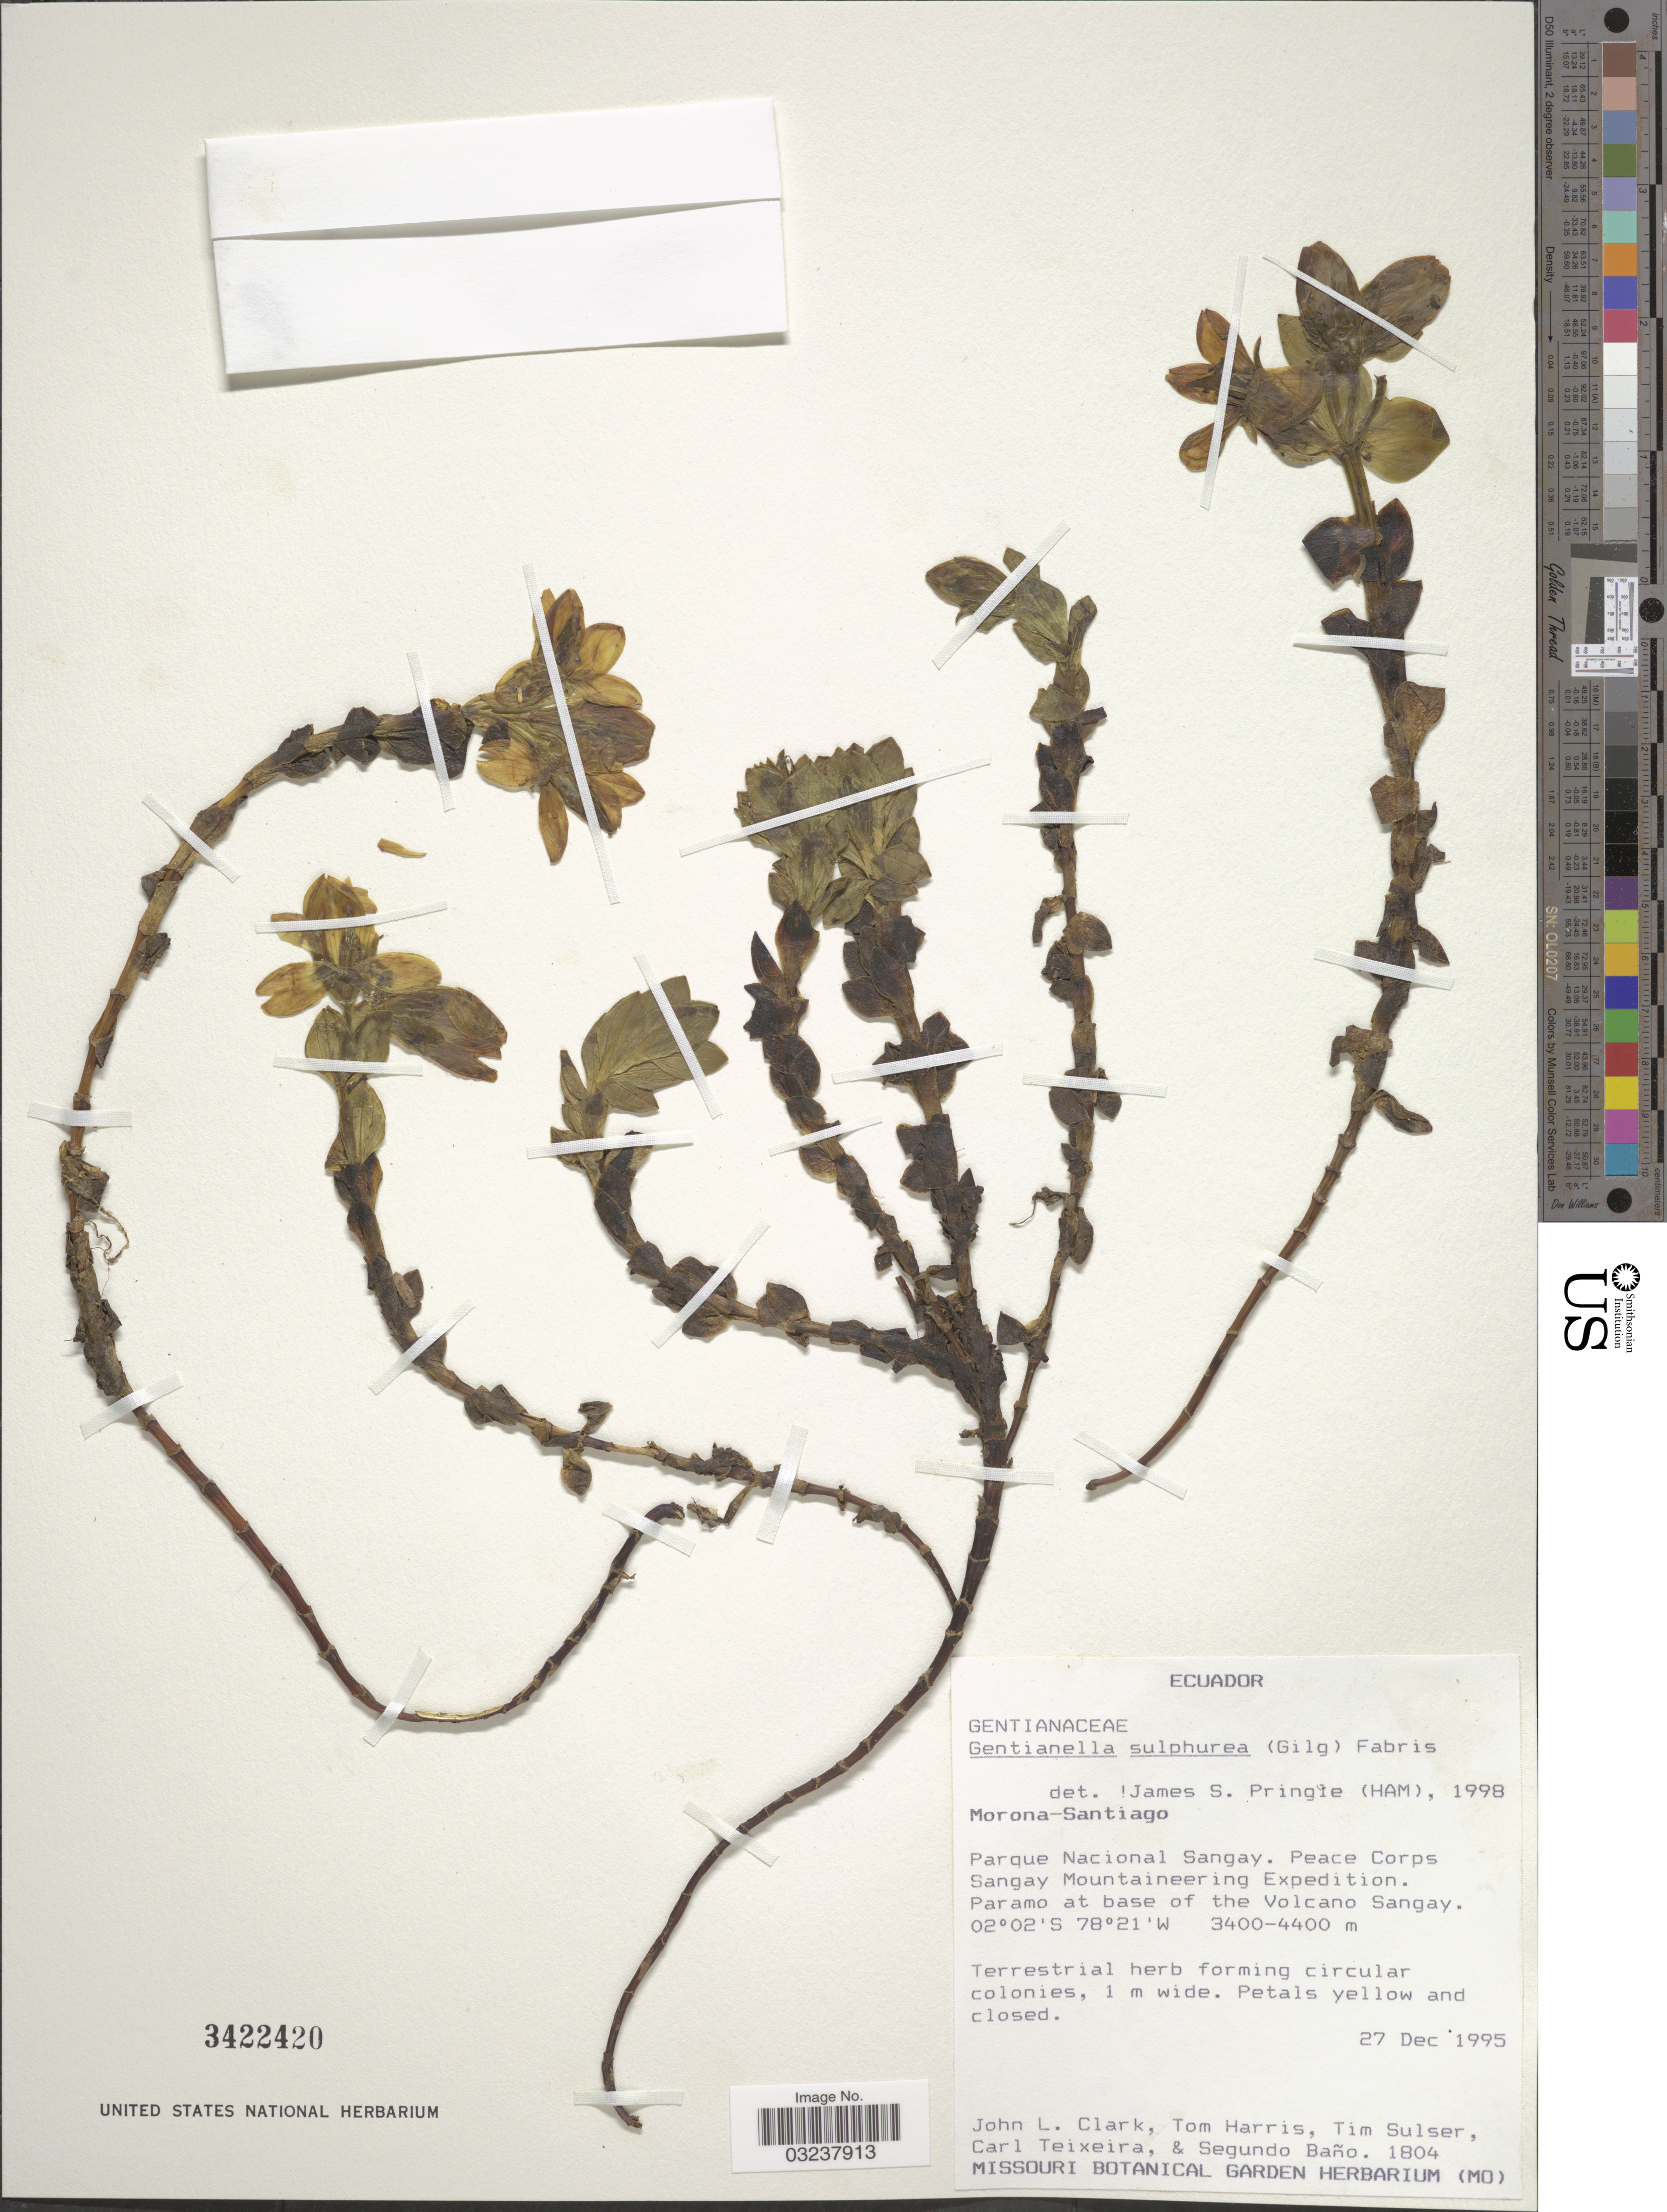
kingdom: Plantae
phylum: Tracheophyta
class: Magnoliopsida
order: Gentianales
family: Gentianaceae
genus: Gentianella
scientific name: Gentianella sulphurea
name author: (Gilg) Fabris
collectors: J. L. Clark, T. Harris, T. Sulser, C. Teixeira & S. Bano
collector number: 1804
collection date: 1995-12-27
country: Ecuador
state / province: Morona-Santiago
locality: Parque Nacional Sangay. Peace Corps Sangay Mountaineering Expedition. Paramo at base of the Volcano Sangay.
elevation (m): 3400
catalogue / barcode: US 3422420